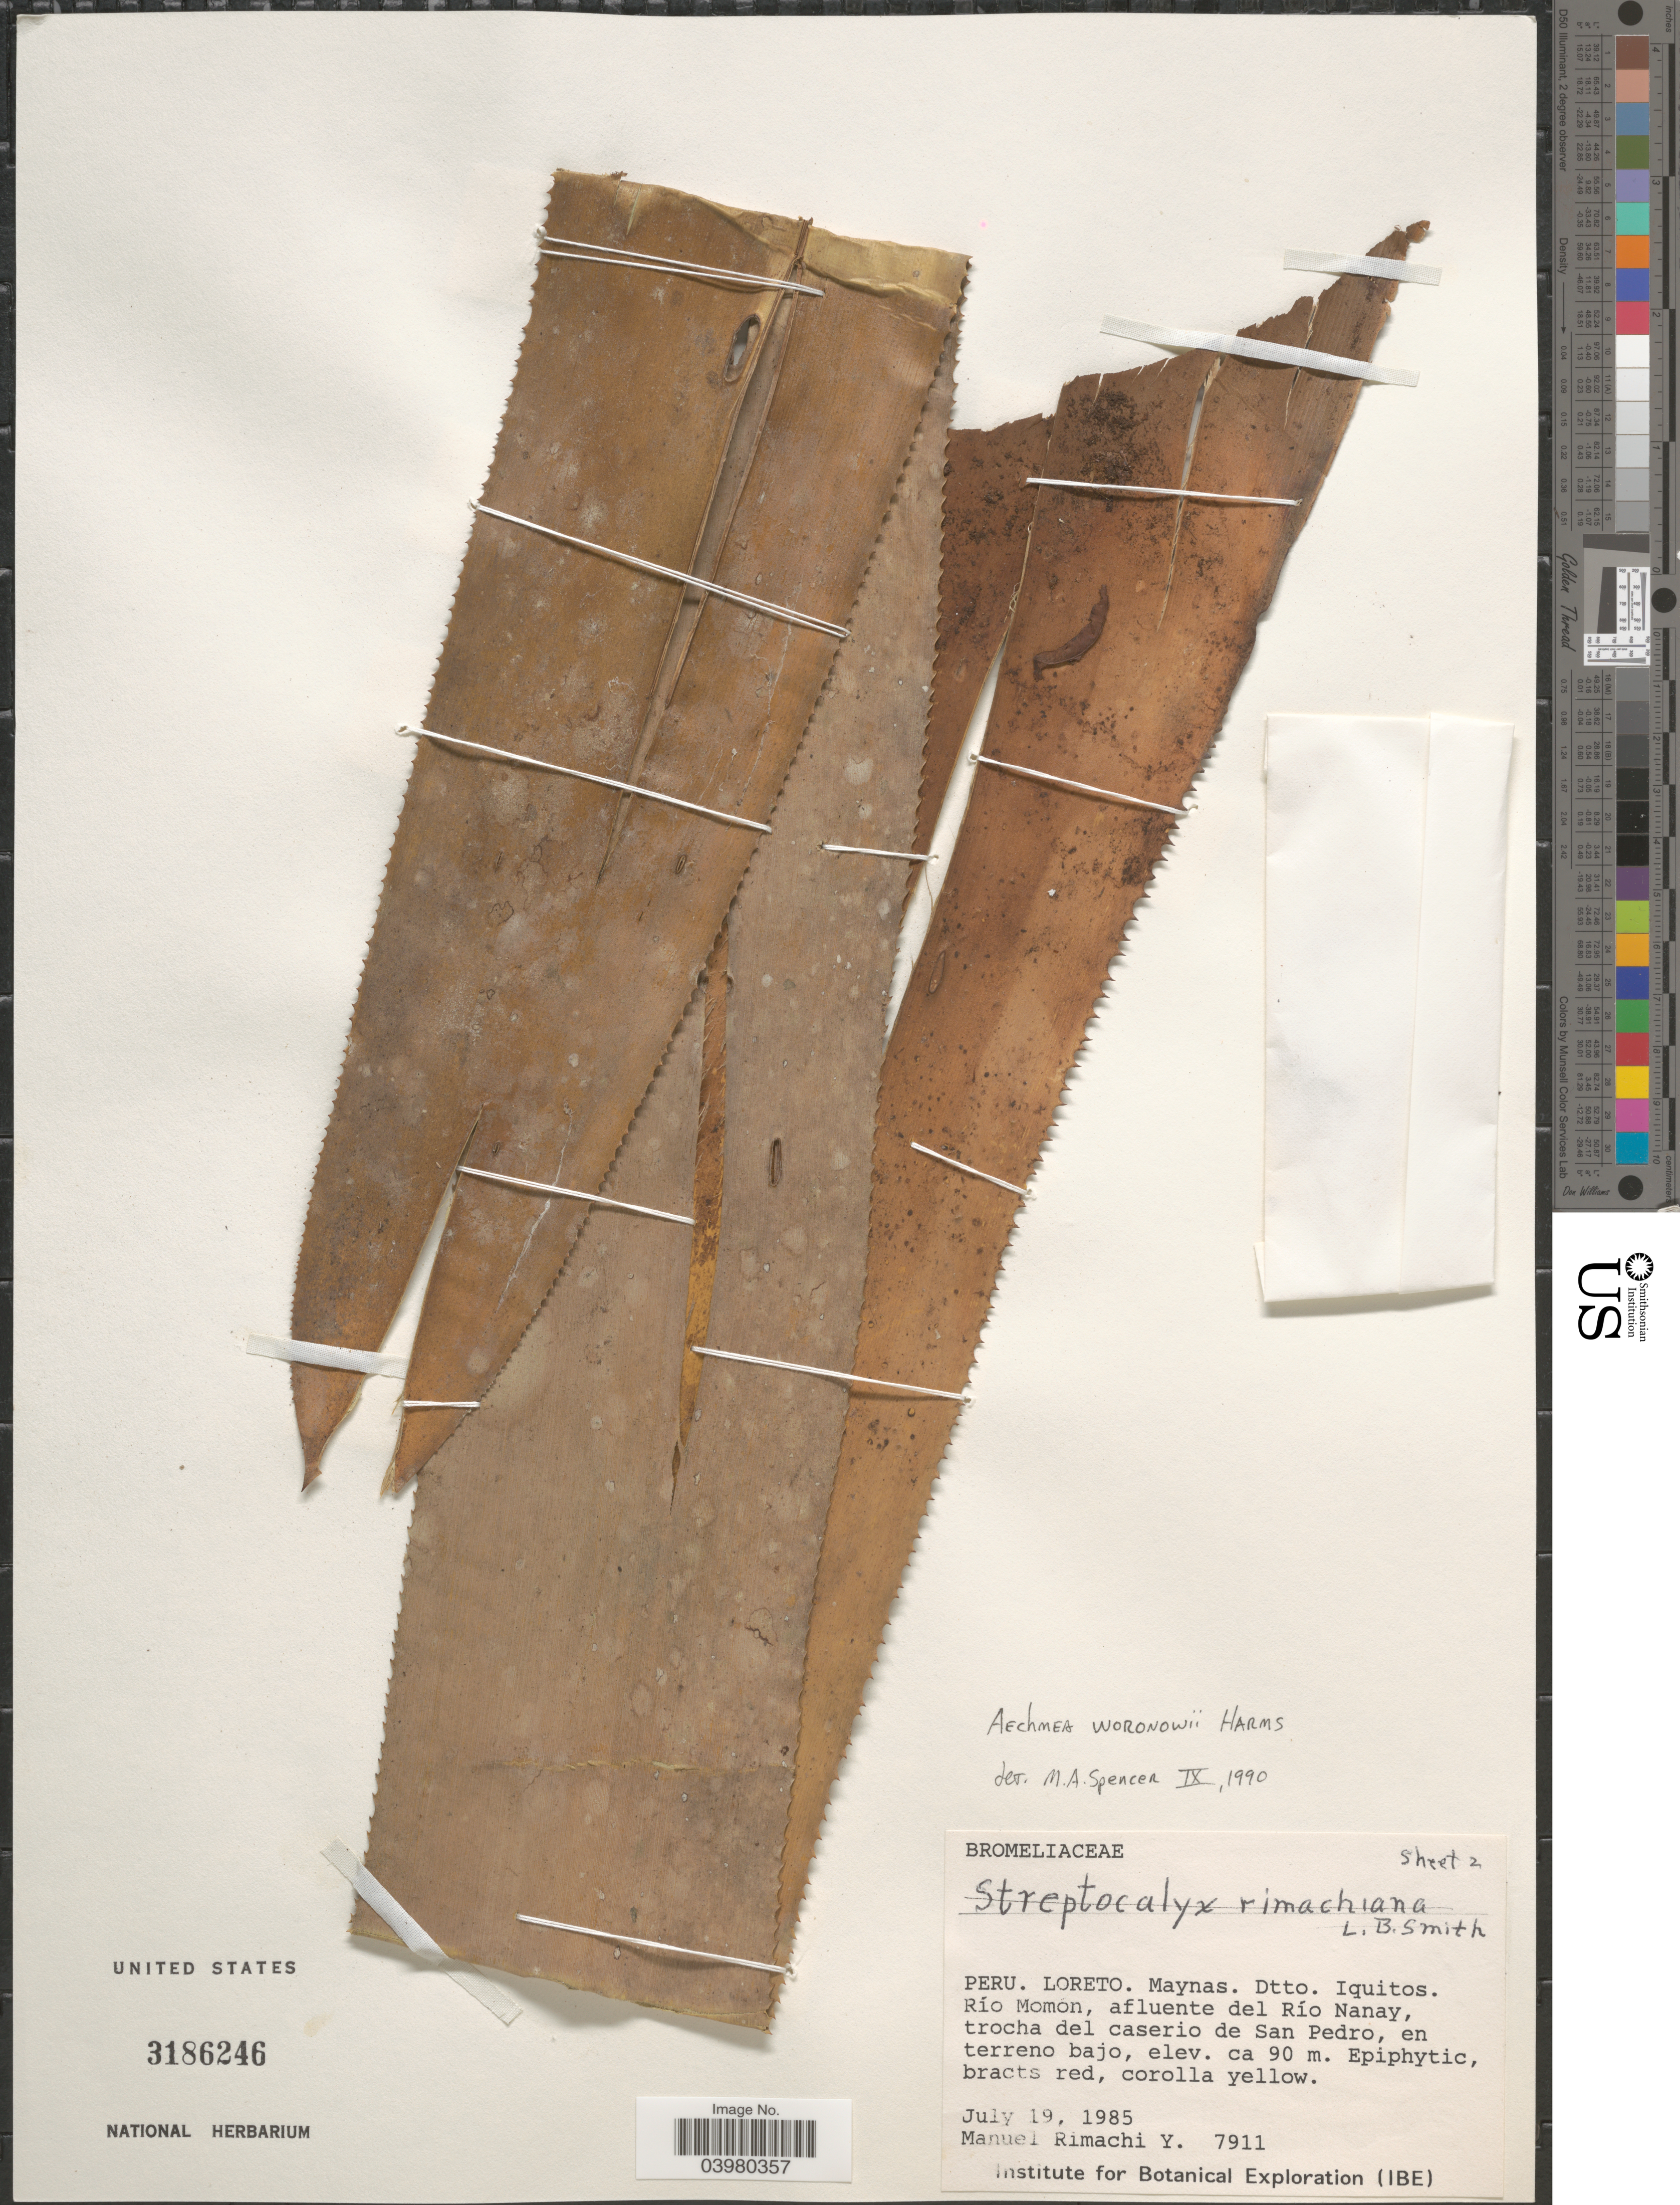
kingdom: Plantae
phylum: Tracheophyta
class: Liliopsida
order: Poales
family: Bromeliaceae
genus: Aechmea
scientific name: Aechmea woronowii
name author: Harms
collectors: M. Rimachi Y.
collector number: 7911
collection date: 1985-07-19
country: Peru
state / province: Loreto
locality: Maynas. Dtto. Iquitos. Río Momon, afluente del Río Nanay, trocha del caserio de San Pedro.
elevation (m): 90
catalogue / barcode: US 3186246